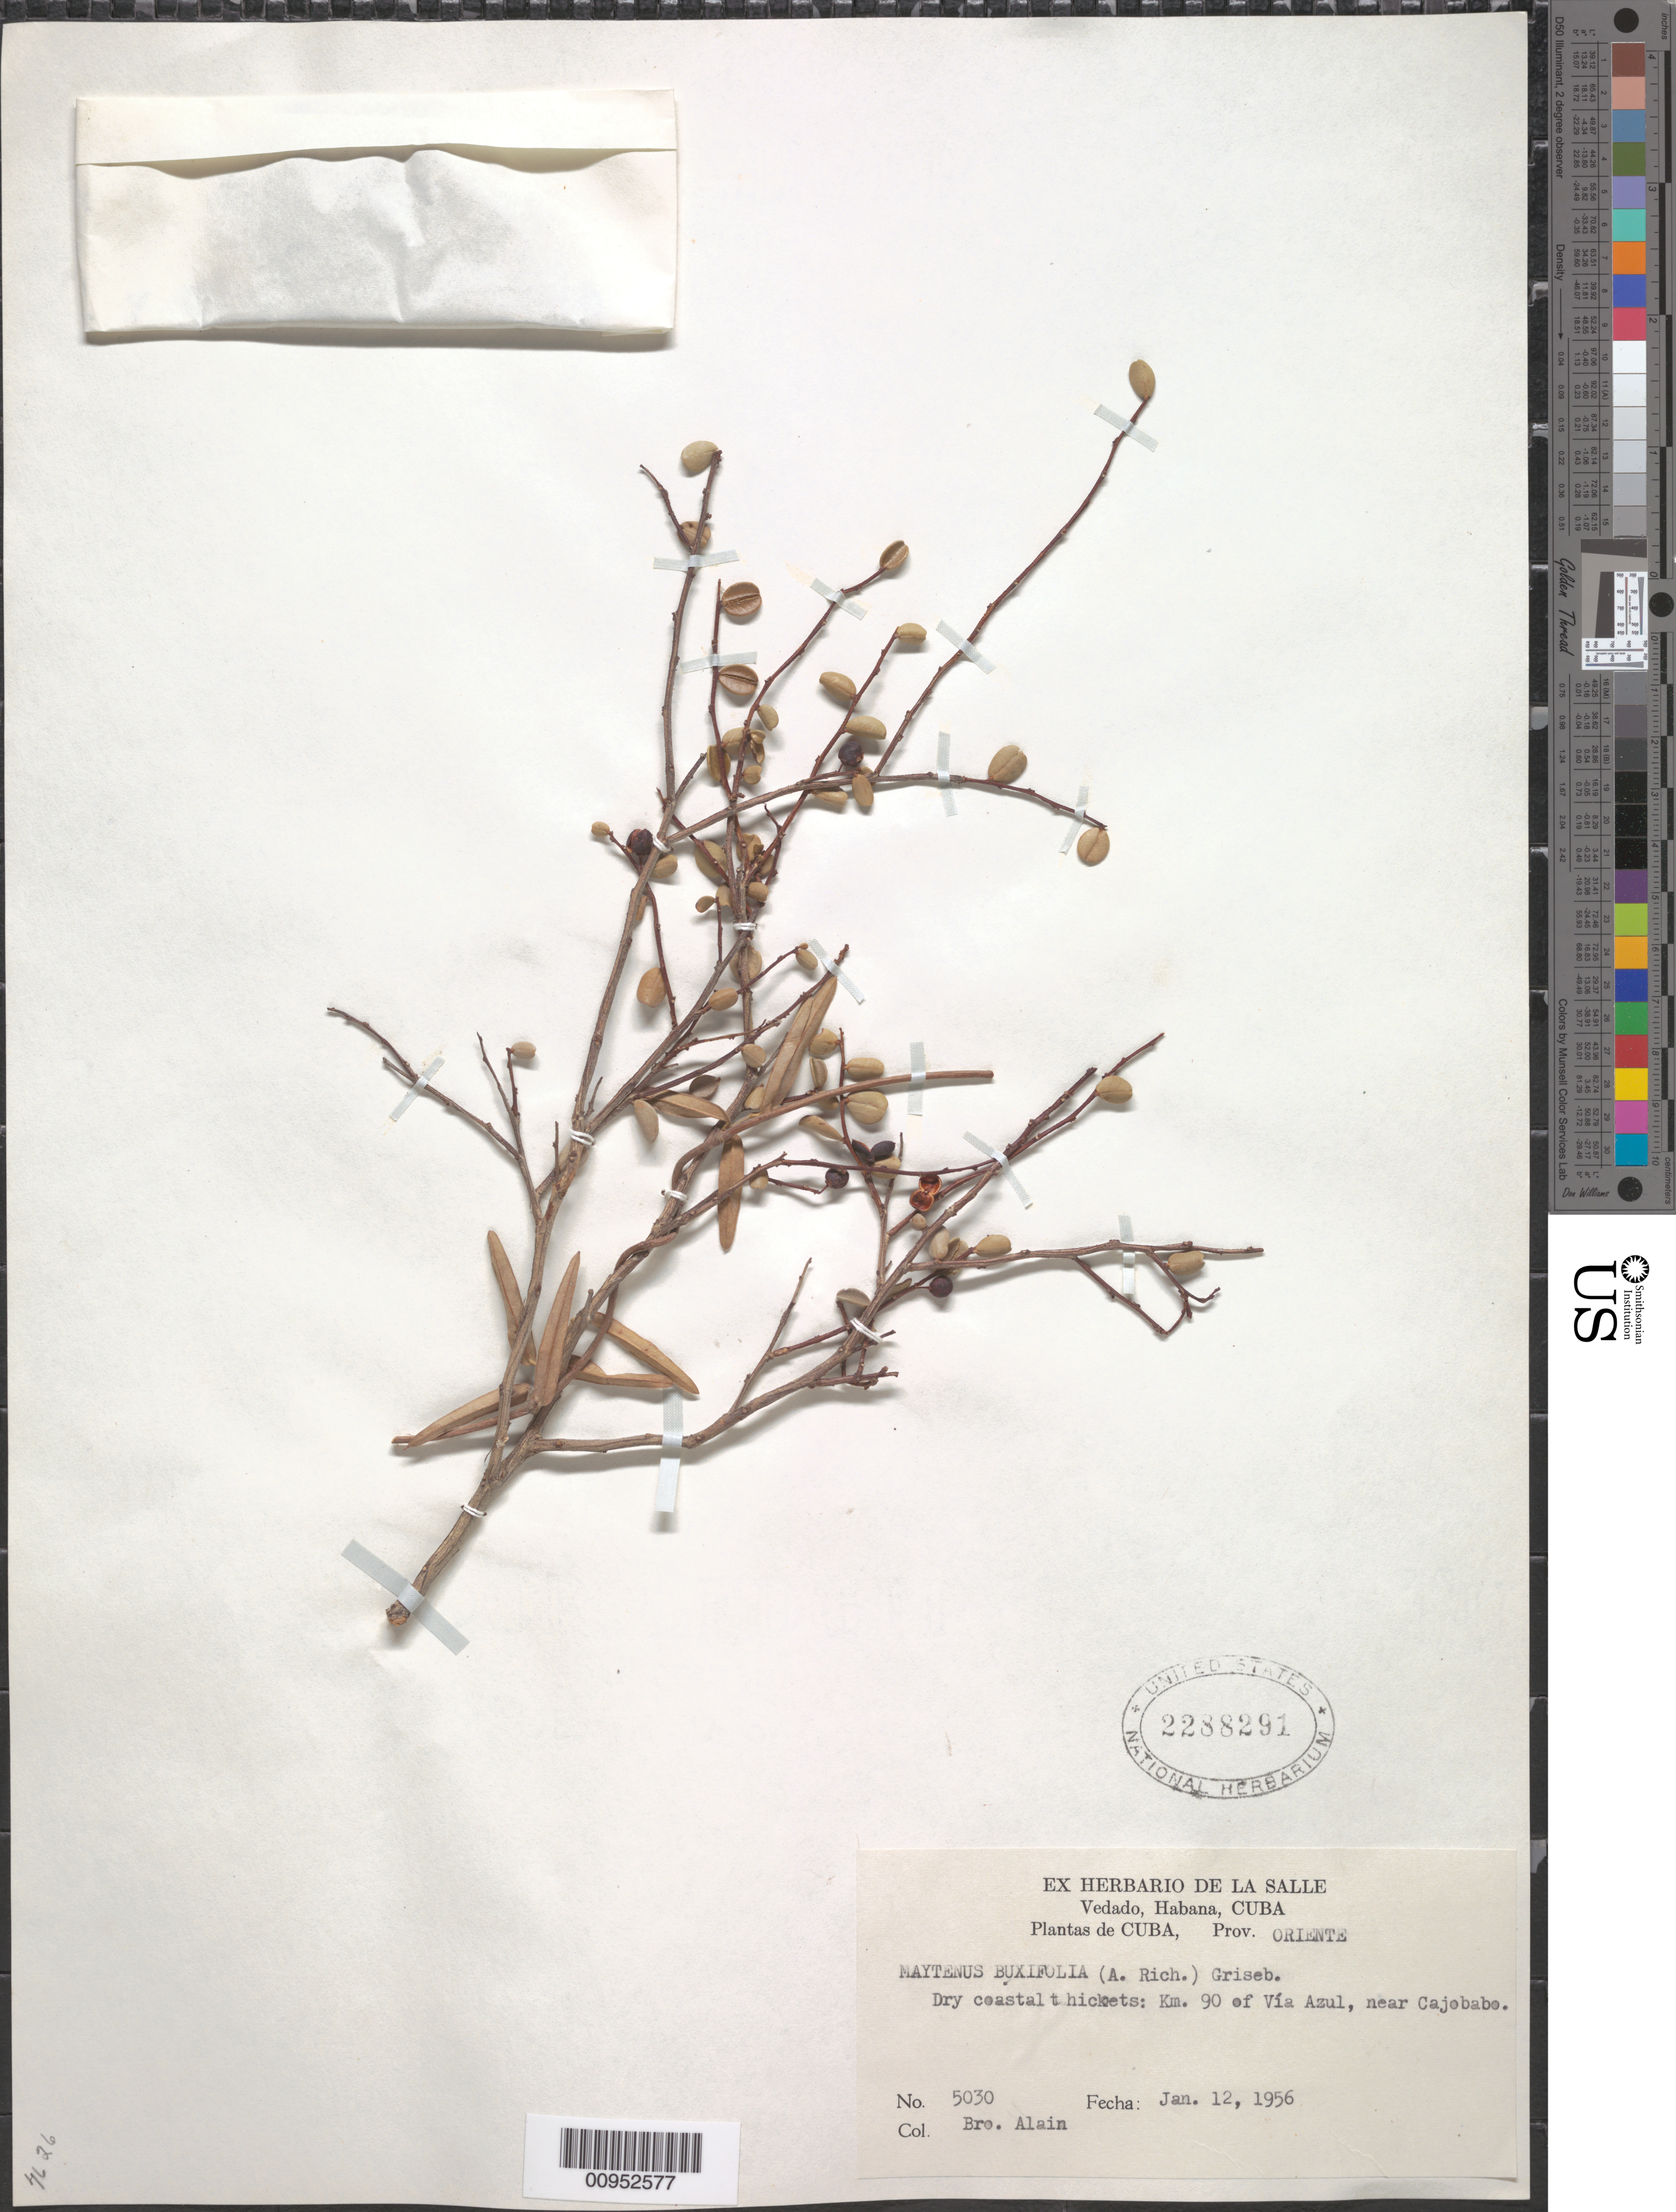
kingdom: Plantae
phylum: Tracheophyta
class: Magnoliopsida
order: Celastrales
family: Celastraceae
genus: Maytenus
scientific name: Maytenus buxifolia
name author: (A. Rich.) Griseb.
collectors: A. H. Liogier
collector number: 5030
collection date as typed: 12 Jan 1956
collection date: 1956-01-12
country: Cuba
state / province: Oriente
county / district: Dry forest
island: Cuba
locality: Vía Azul, km 90, near Cajobabo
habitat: Dry coastal thickets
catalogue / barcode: US 2288291